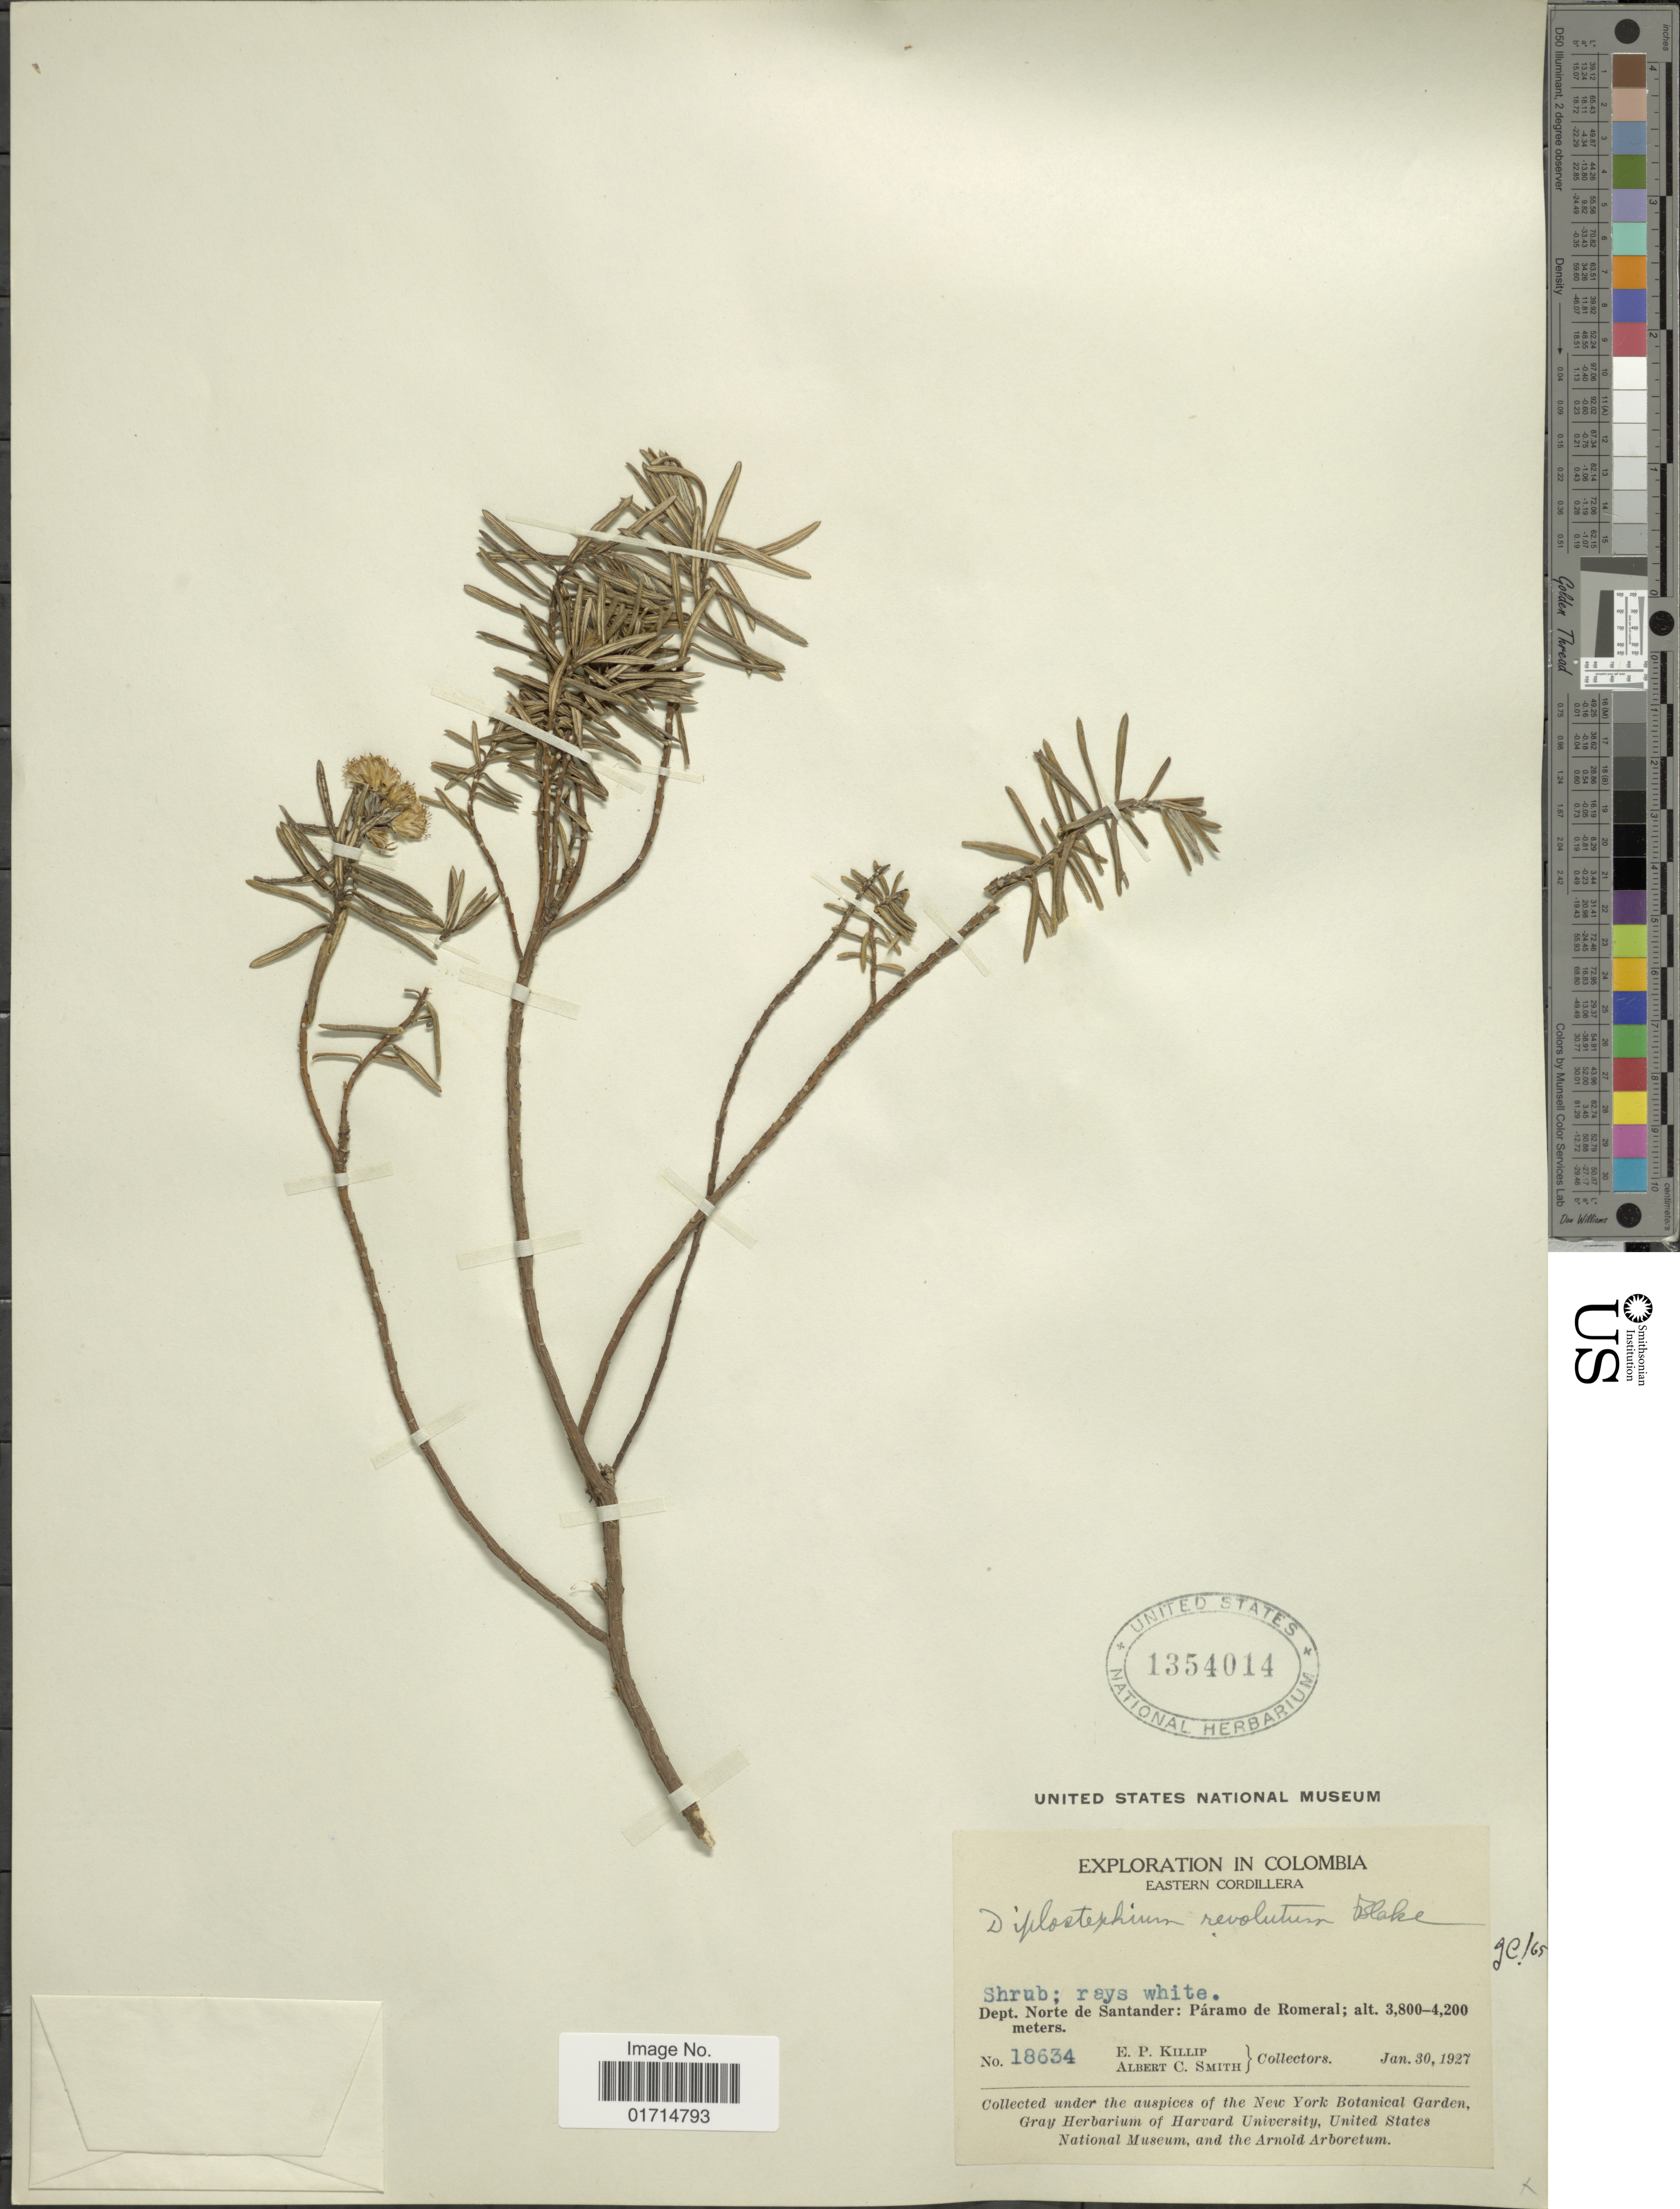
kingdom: Plantae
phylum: Tracheophyta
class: Magnoliopsida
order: Asterales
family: Asteraceae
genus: Diplostephium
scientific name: Diplostephium revolutum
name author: S.F. Blake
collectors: E. P. Killip & A. C. Smith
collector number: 18634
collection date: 1927-01-30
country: Colombia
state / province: Norte de Santander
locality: Colombia. Eastern Cordillera. Dept. Norte de Santander: Paramo de Romeral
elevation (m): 3800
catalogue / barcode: US 1354014